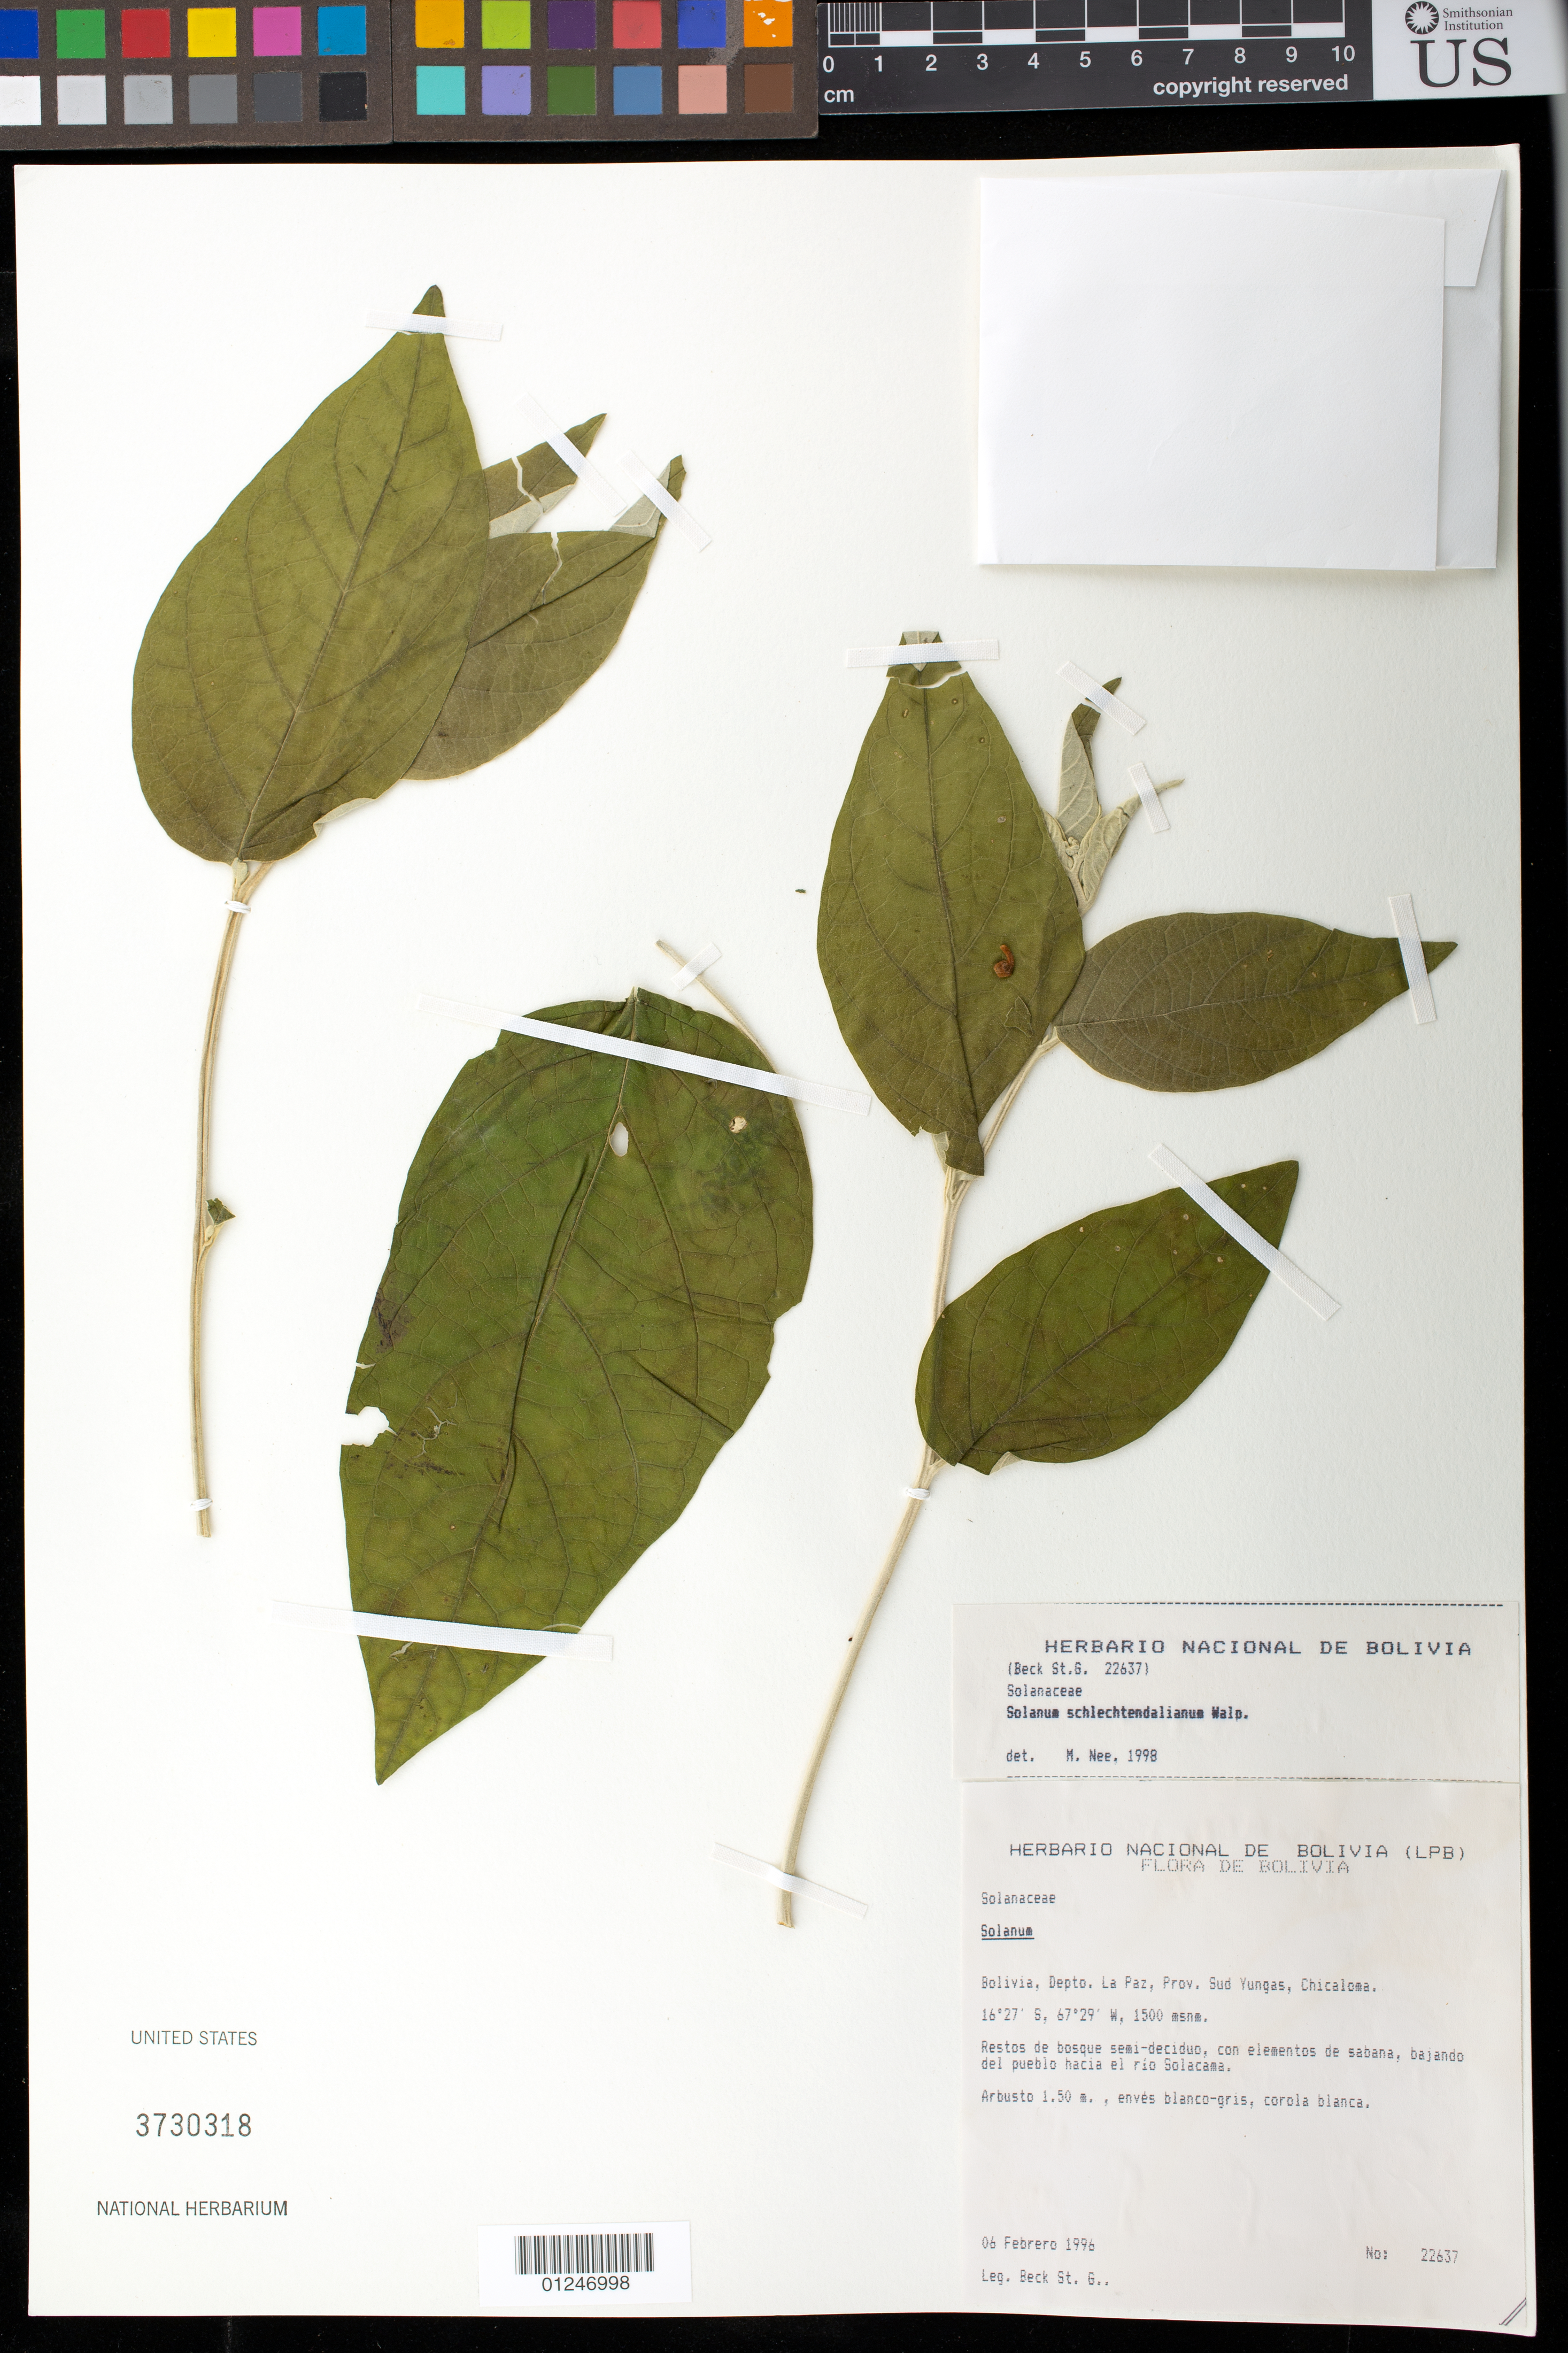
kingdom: Plantae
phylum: Tracheophyta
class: Magnoliopsida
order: Solanales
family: Solanaceae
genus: Solanum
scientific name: Solanum schlechtendalianum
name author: Walp.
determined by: Nee, M.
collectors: S. G. Beck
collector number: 22637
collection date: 1996-02-06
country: Bolivia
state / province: La Paz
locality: Prov. Sud Yungas, Chicloma.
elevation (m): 1500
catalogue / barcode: US 3730318